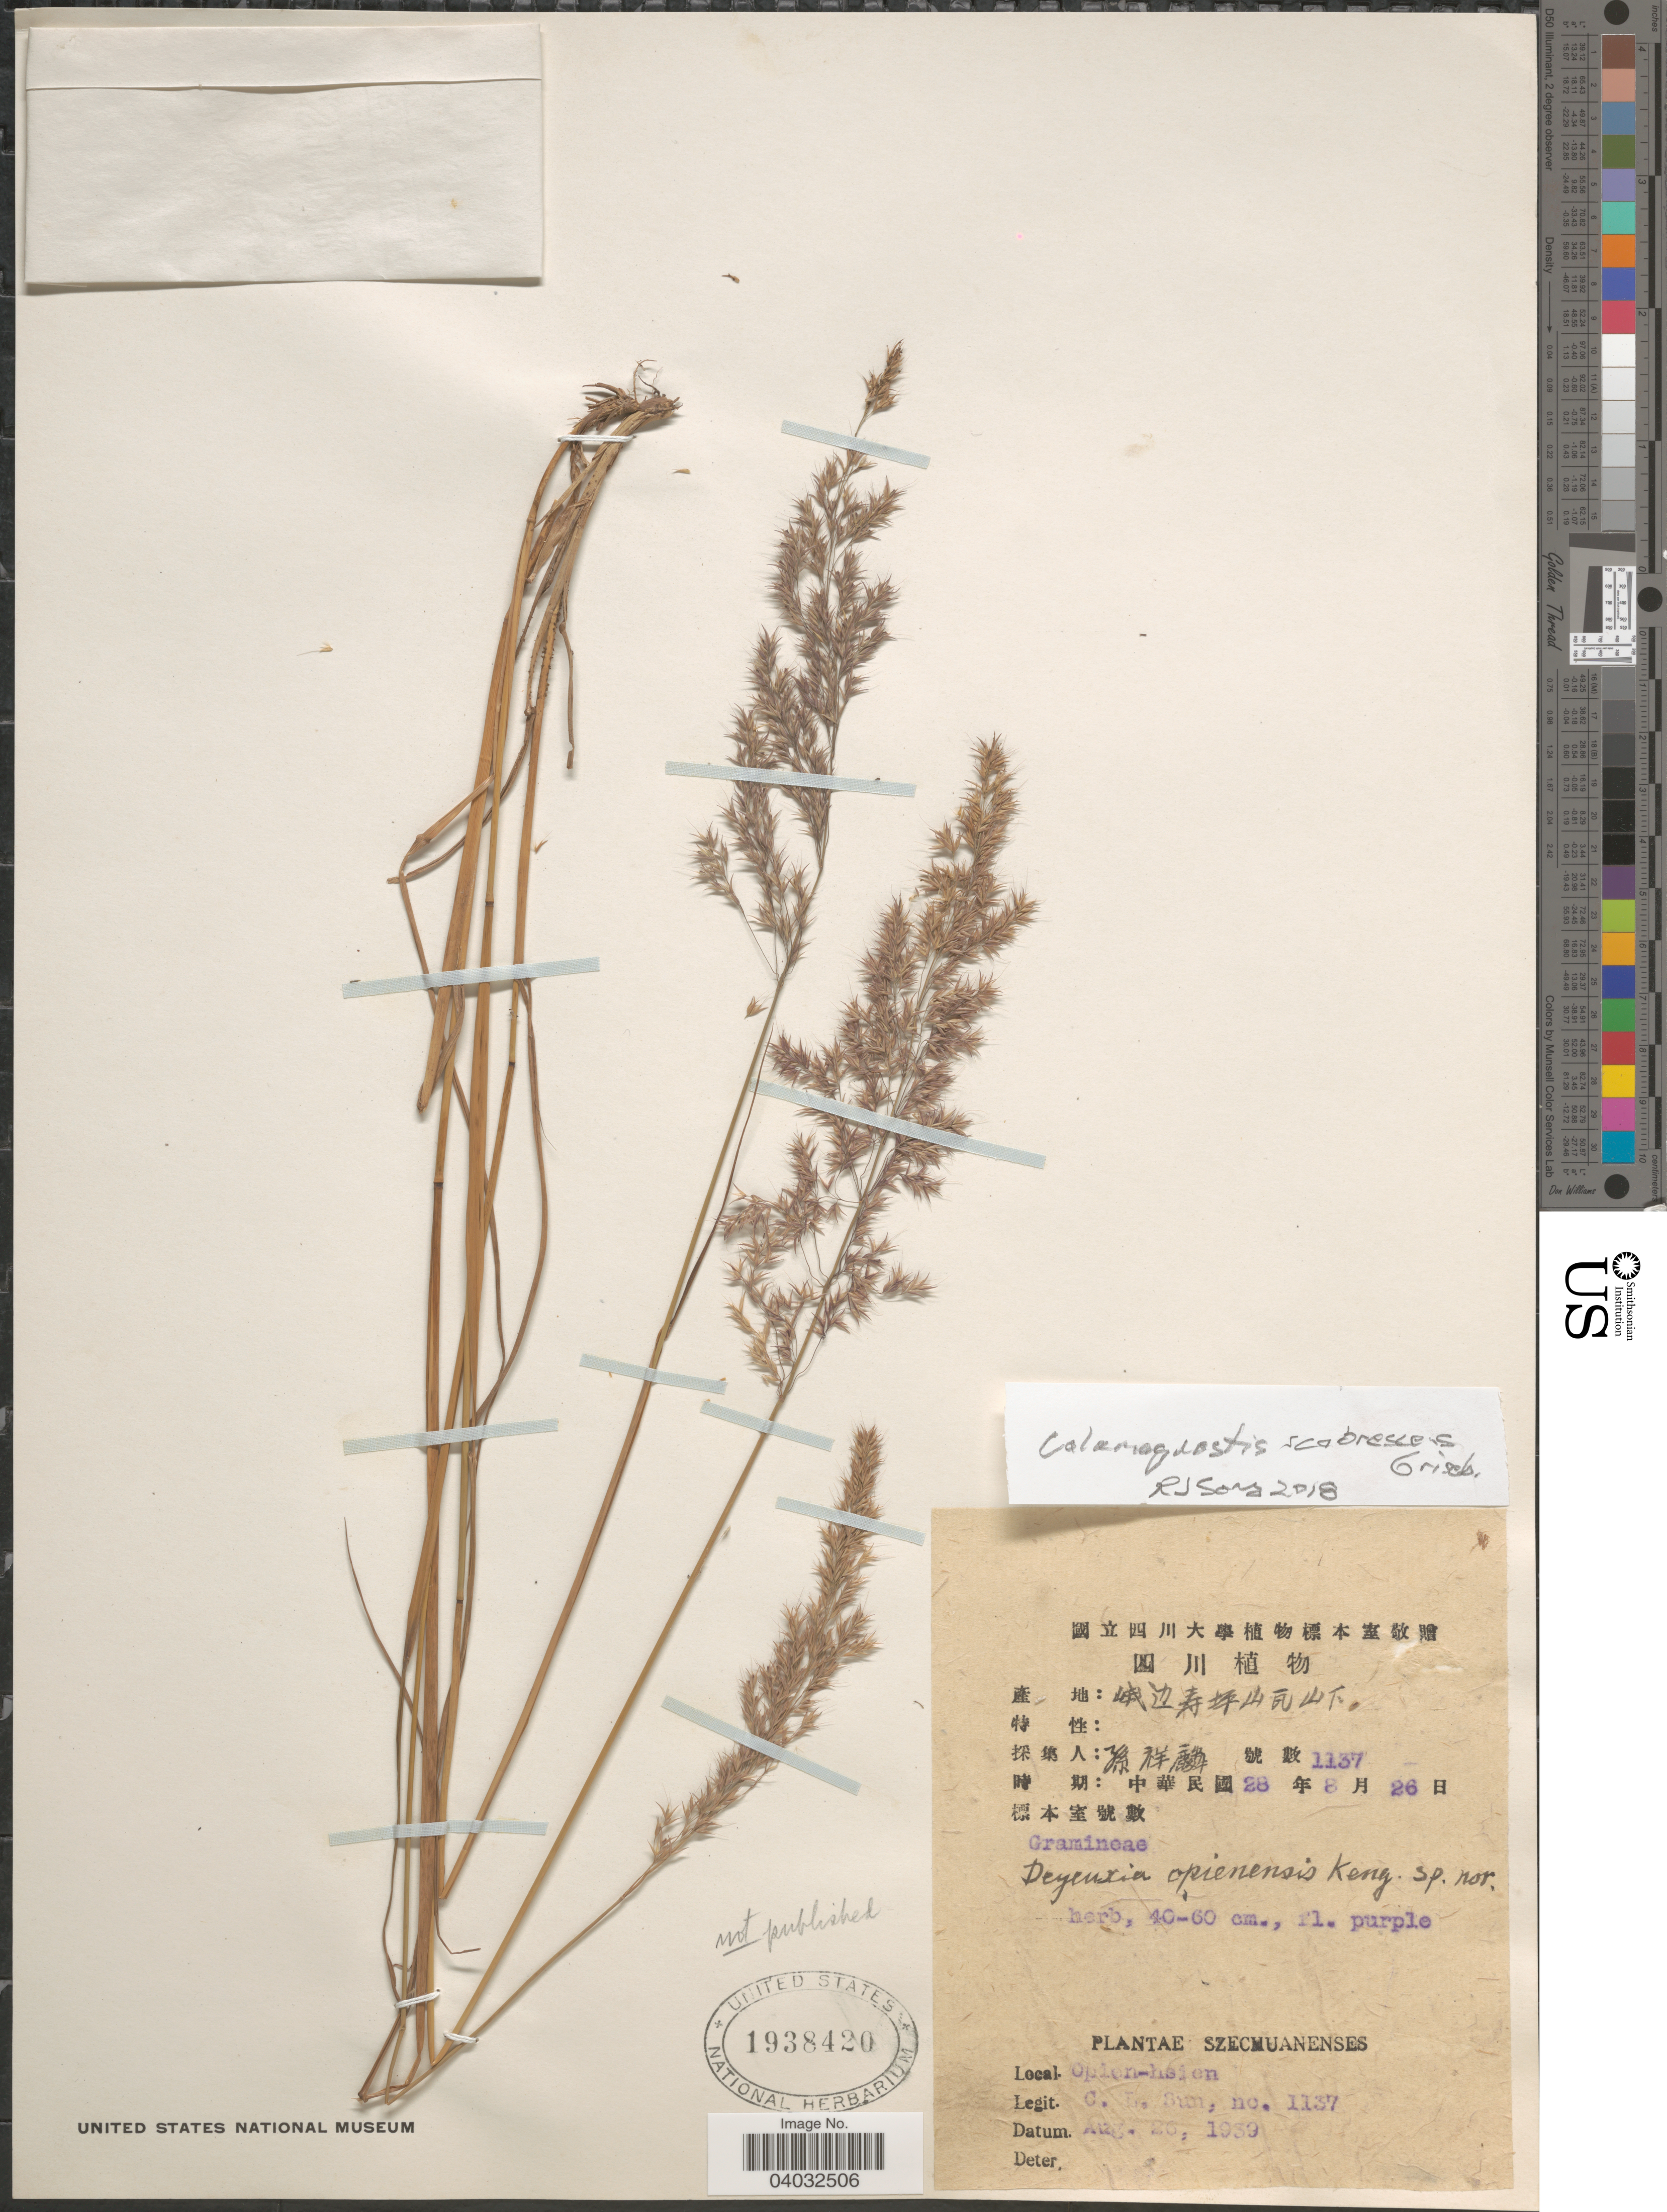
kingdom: Plantae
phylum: Tracheophyta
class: Liliopsida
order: Poales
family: Poaceae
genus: Calamagrostis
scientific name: Calamagrostis scabrescens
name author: Griseb.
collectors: C. Sun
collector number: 1137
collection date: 1939-08-26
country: China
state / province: Sichuan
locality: Szechuanenses. Opien-hsien.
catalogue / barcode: US 1938420